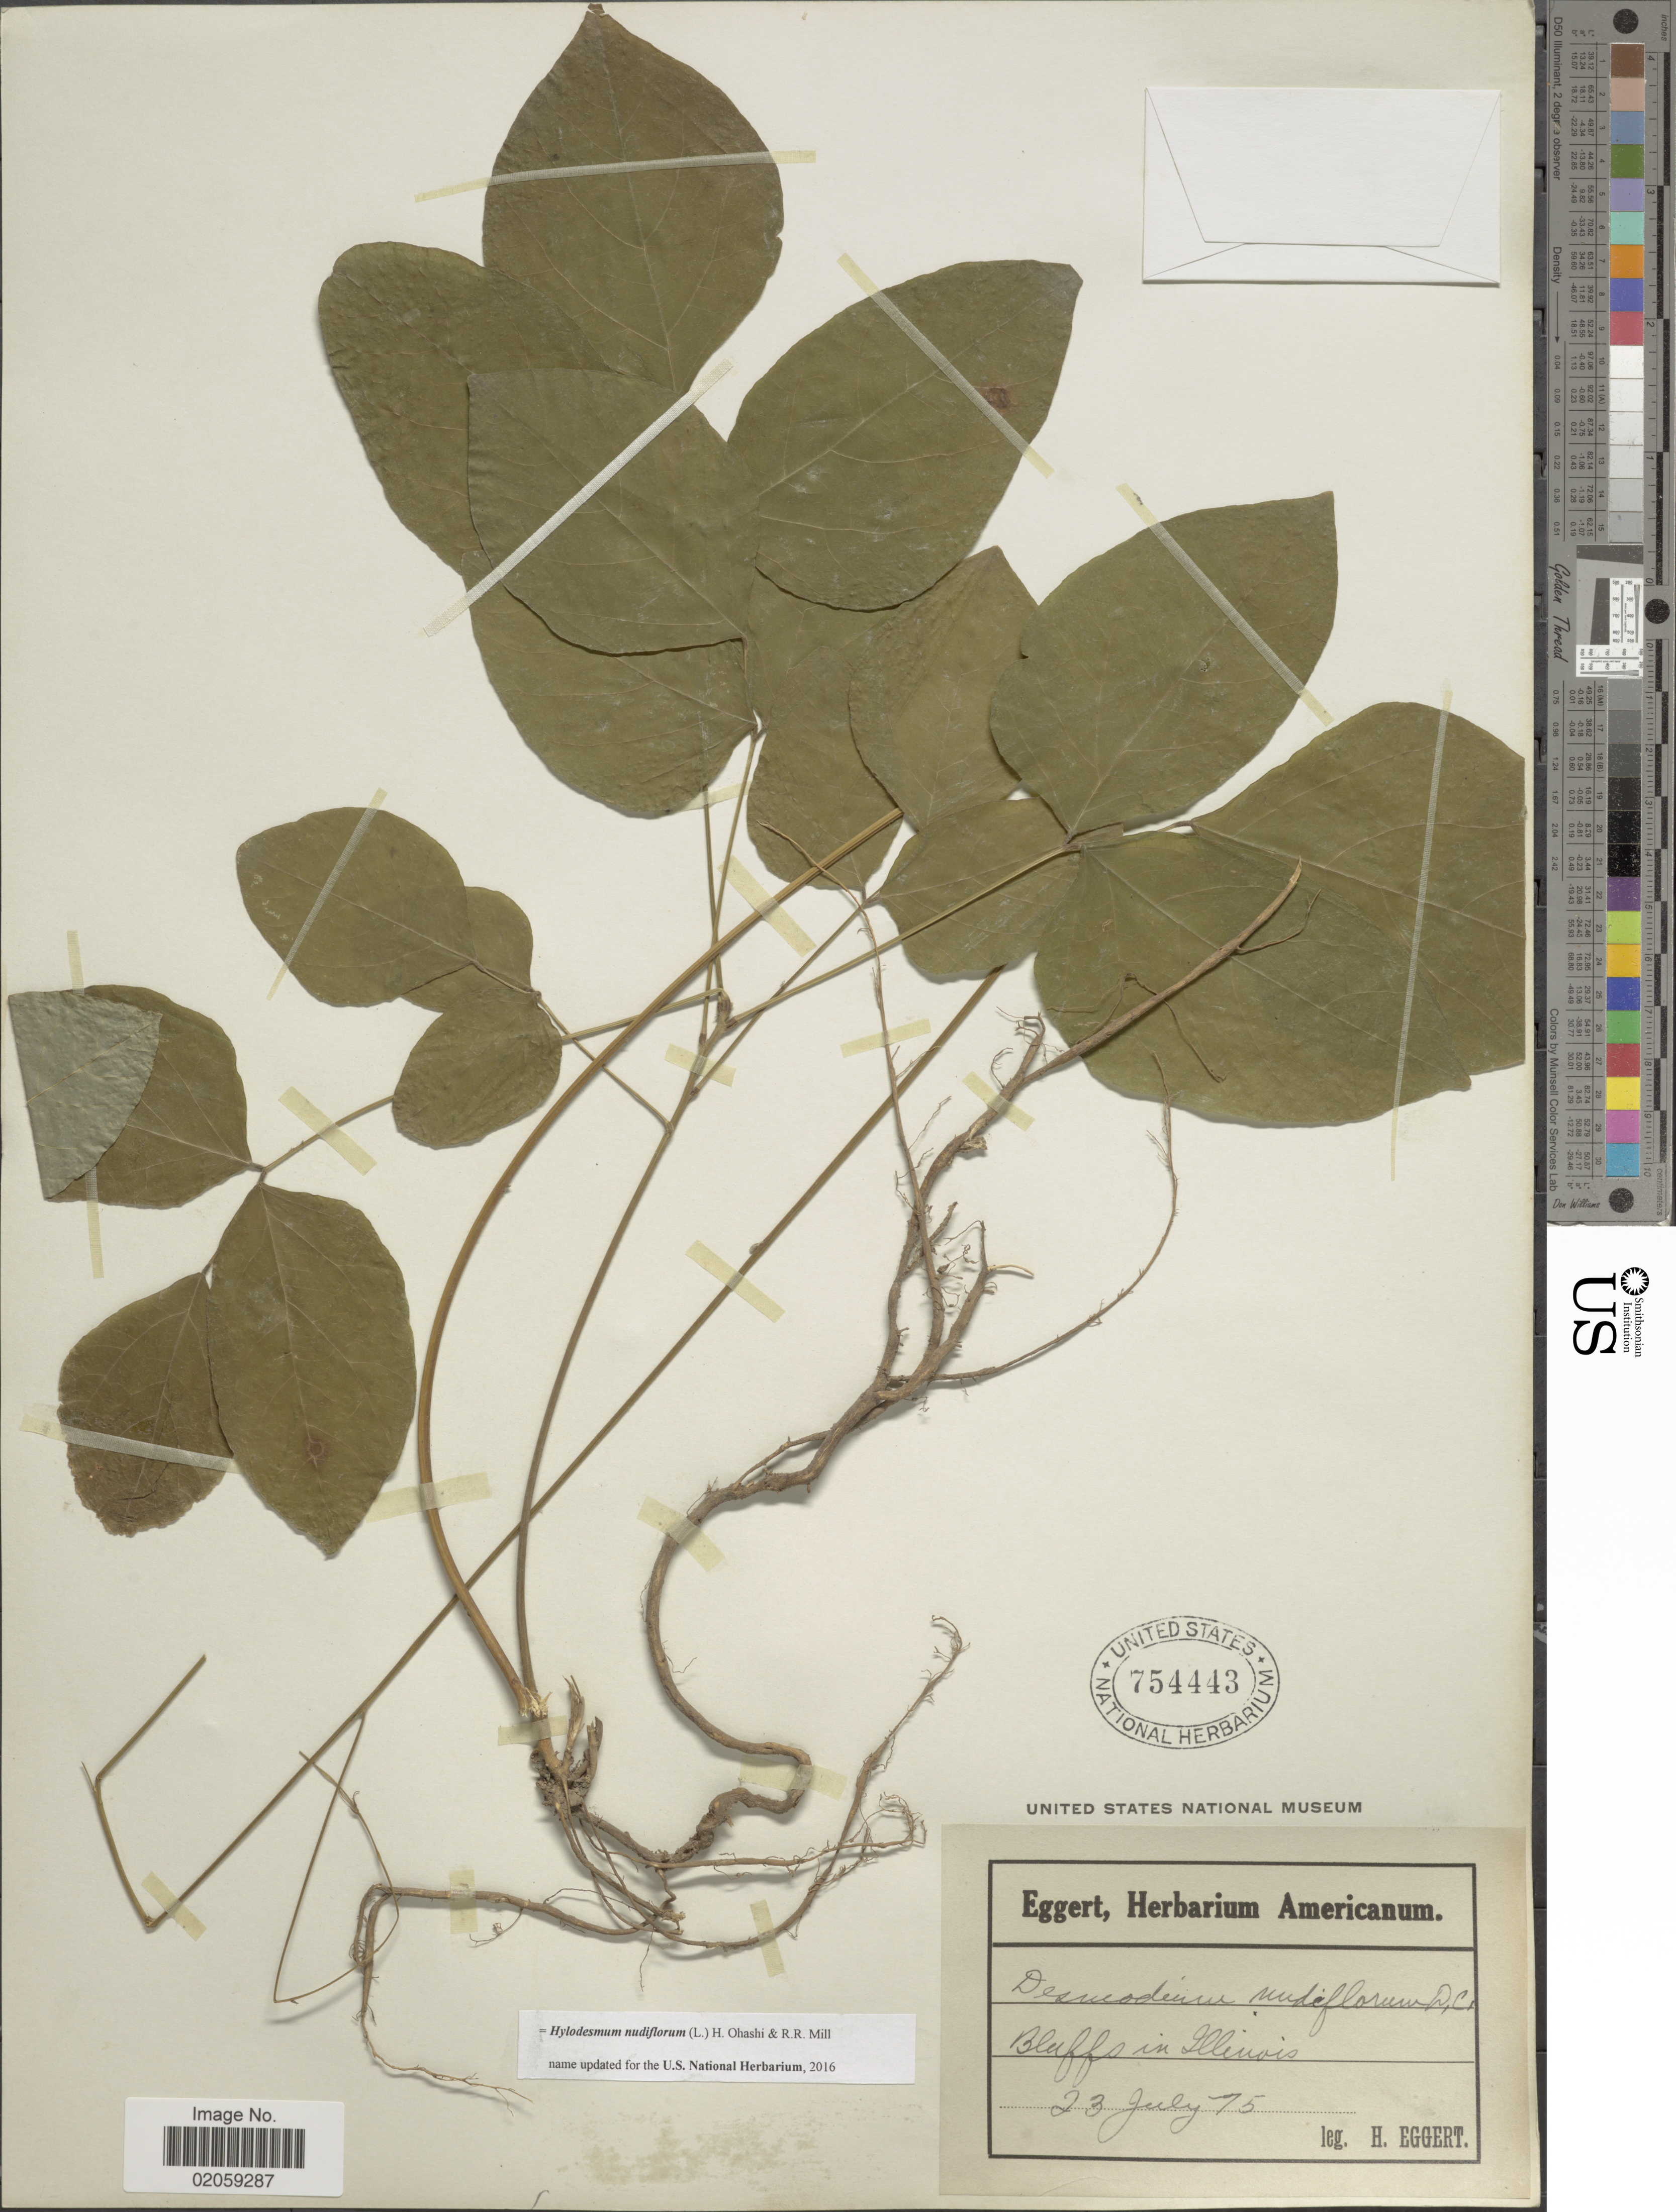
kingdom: Plantae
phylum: Tracheophyta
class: Magnoliopsida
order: Fabales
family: Fabaceae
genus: Hylodesmum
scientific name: Hylodesmum nudiflorum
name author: (L.) H. Ohashi & R.R. Mill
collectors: H. Eggert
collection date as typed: Transcribed d/m/y: 23/7/75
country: United States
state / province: Illinois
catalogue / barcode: US 754443